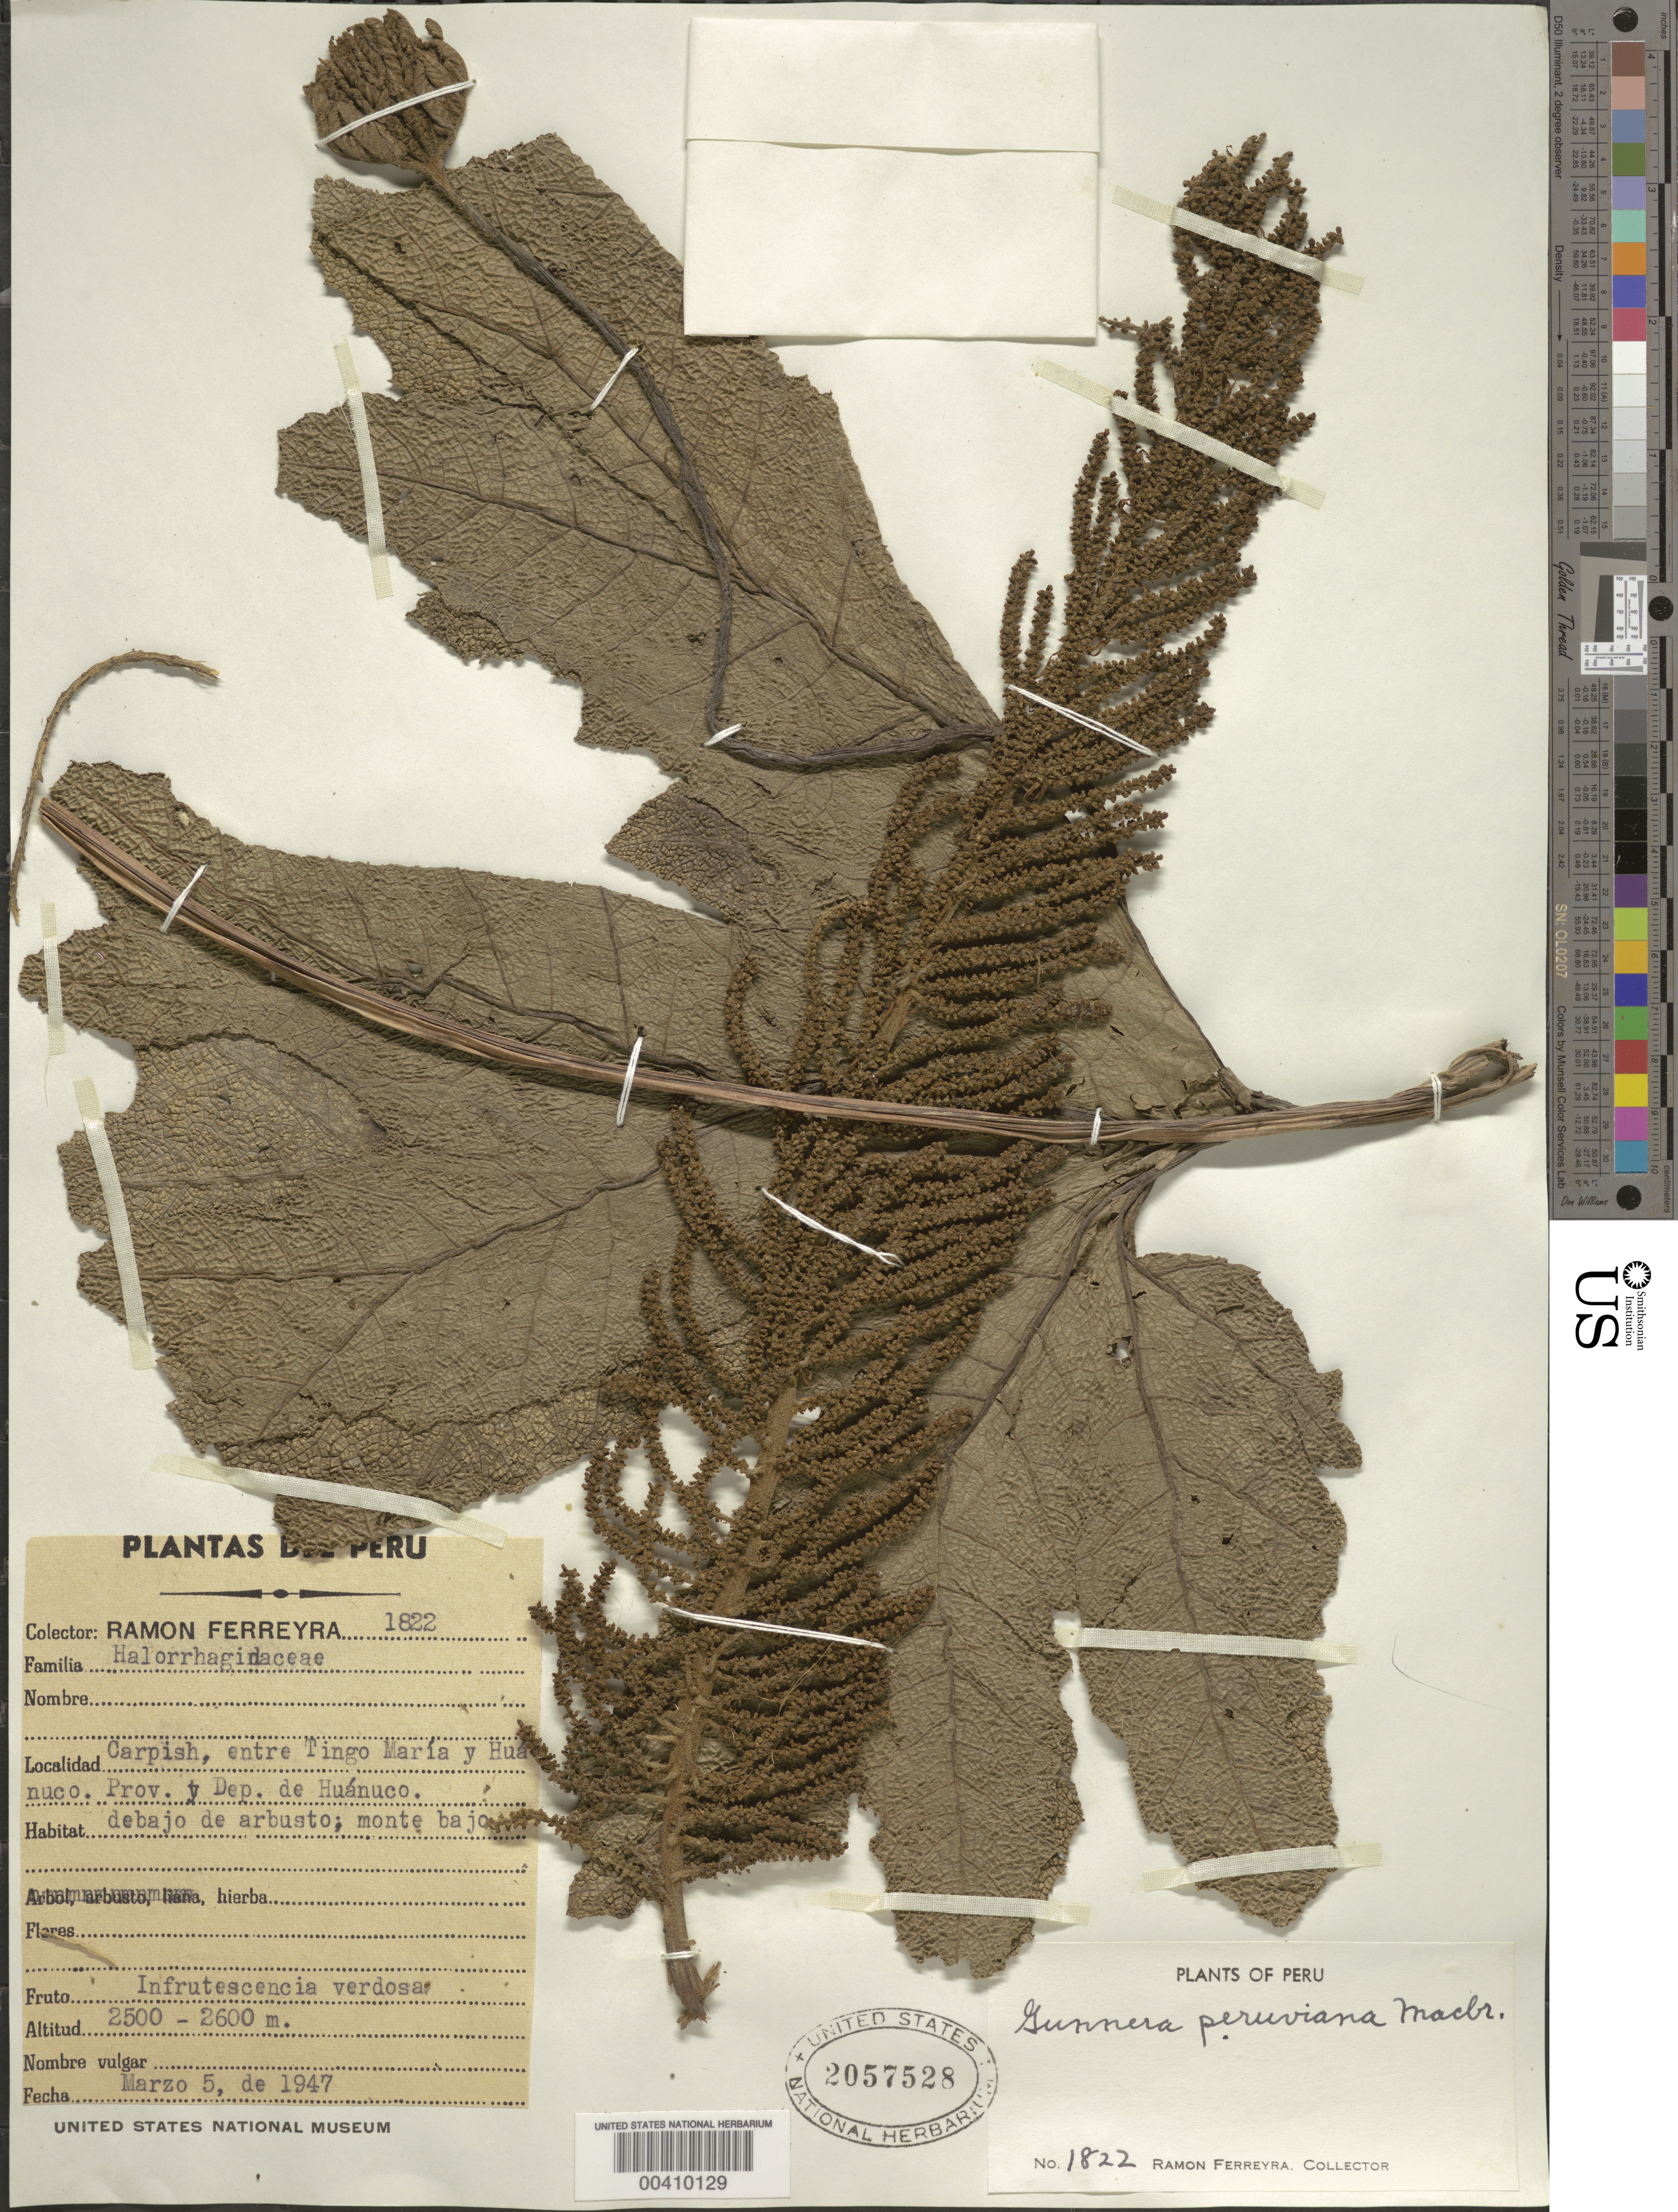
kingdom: Plantae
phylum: Tracheophyta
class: Magnoliopsida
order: Gunnerales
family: Gunneraceae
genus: Gunnera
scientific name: Gunnera peruviana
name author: J.F. Macbr.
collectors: R. A. Ferreyra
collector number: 1822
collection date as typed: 05 Mar 1947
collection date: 1947-03-05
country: Peru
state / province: Huánuco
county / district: Huánuco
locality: Carpish, entre Tingo María y Huánuco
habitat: debajo de arbusto; monte bajo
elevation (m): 2500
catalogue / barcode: US 2057528